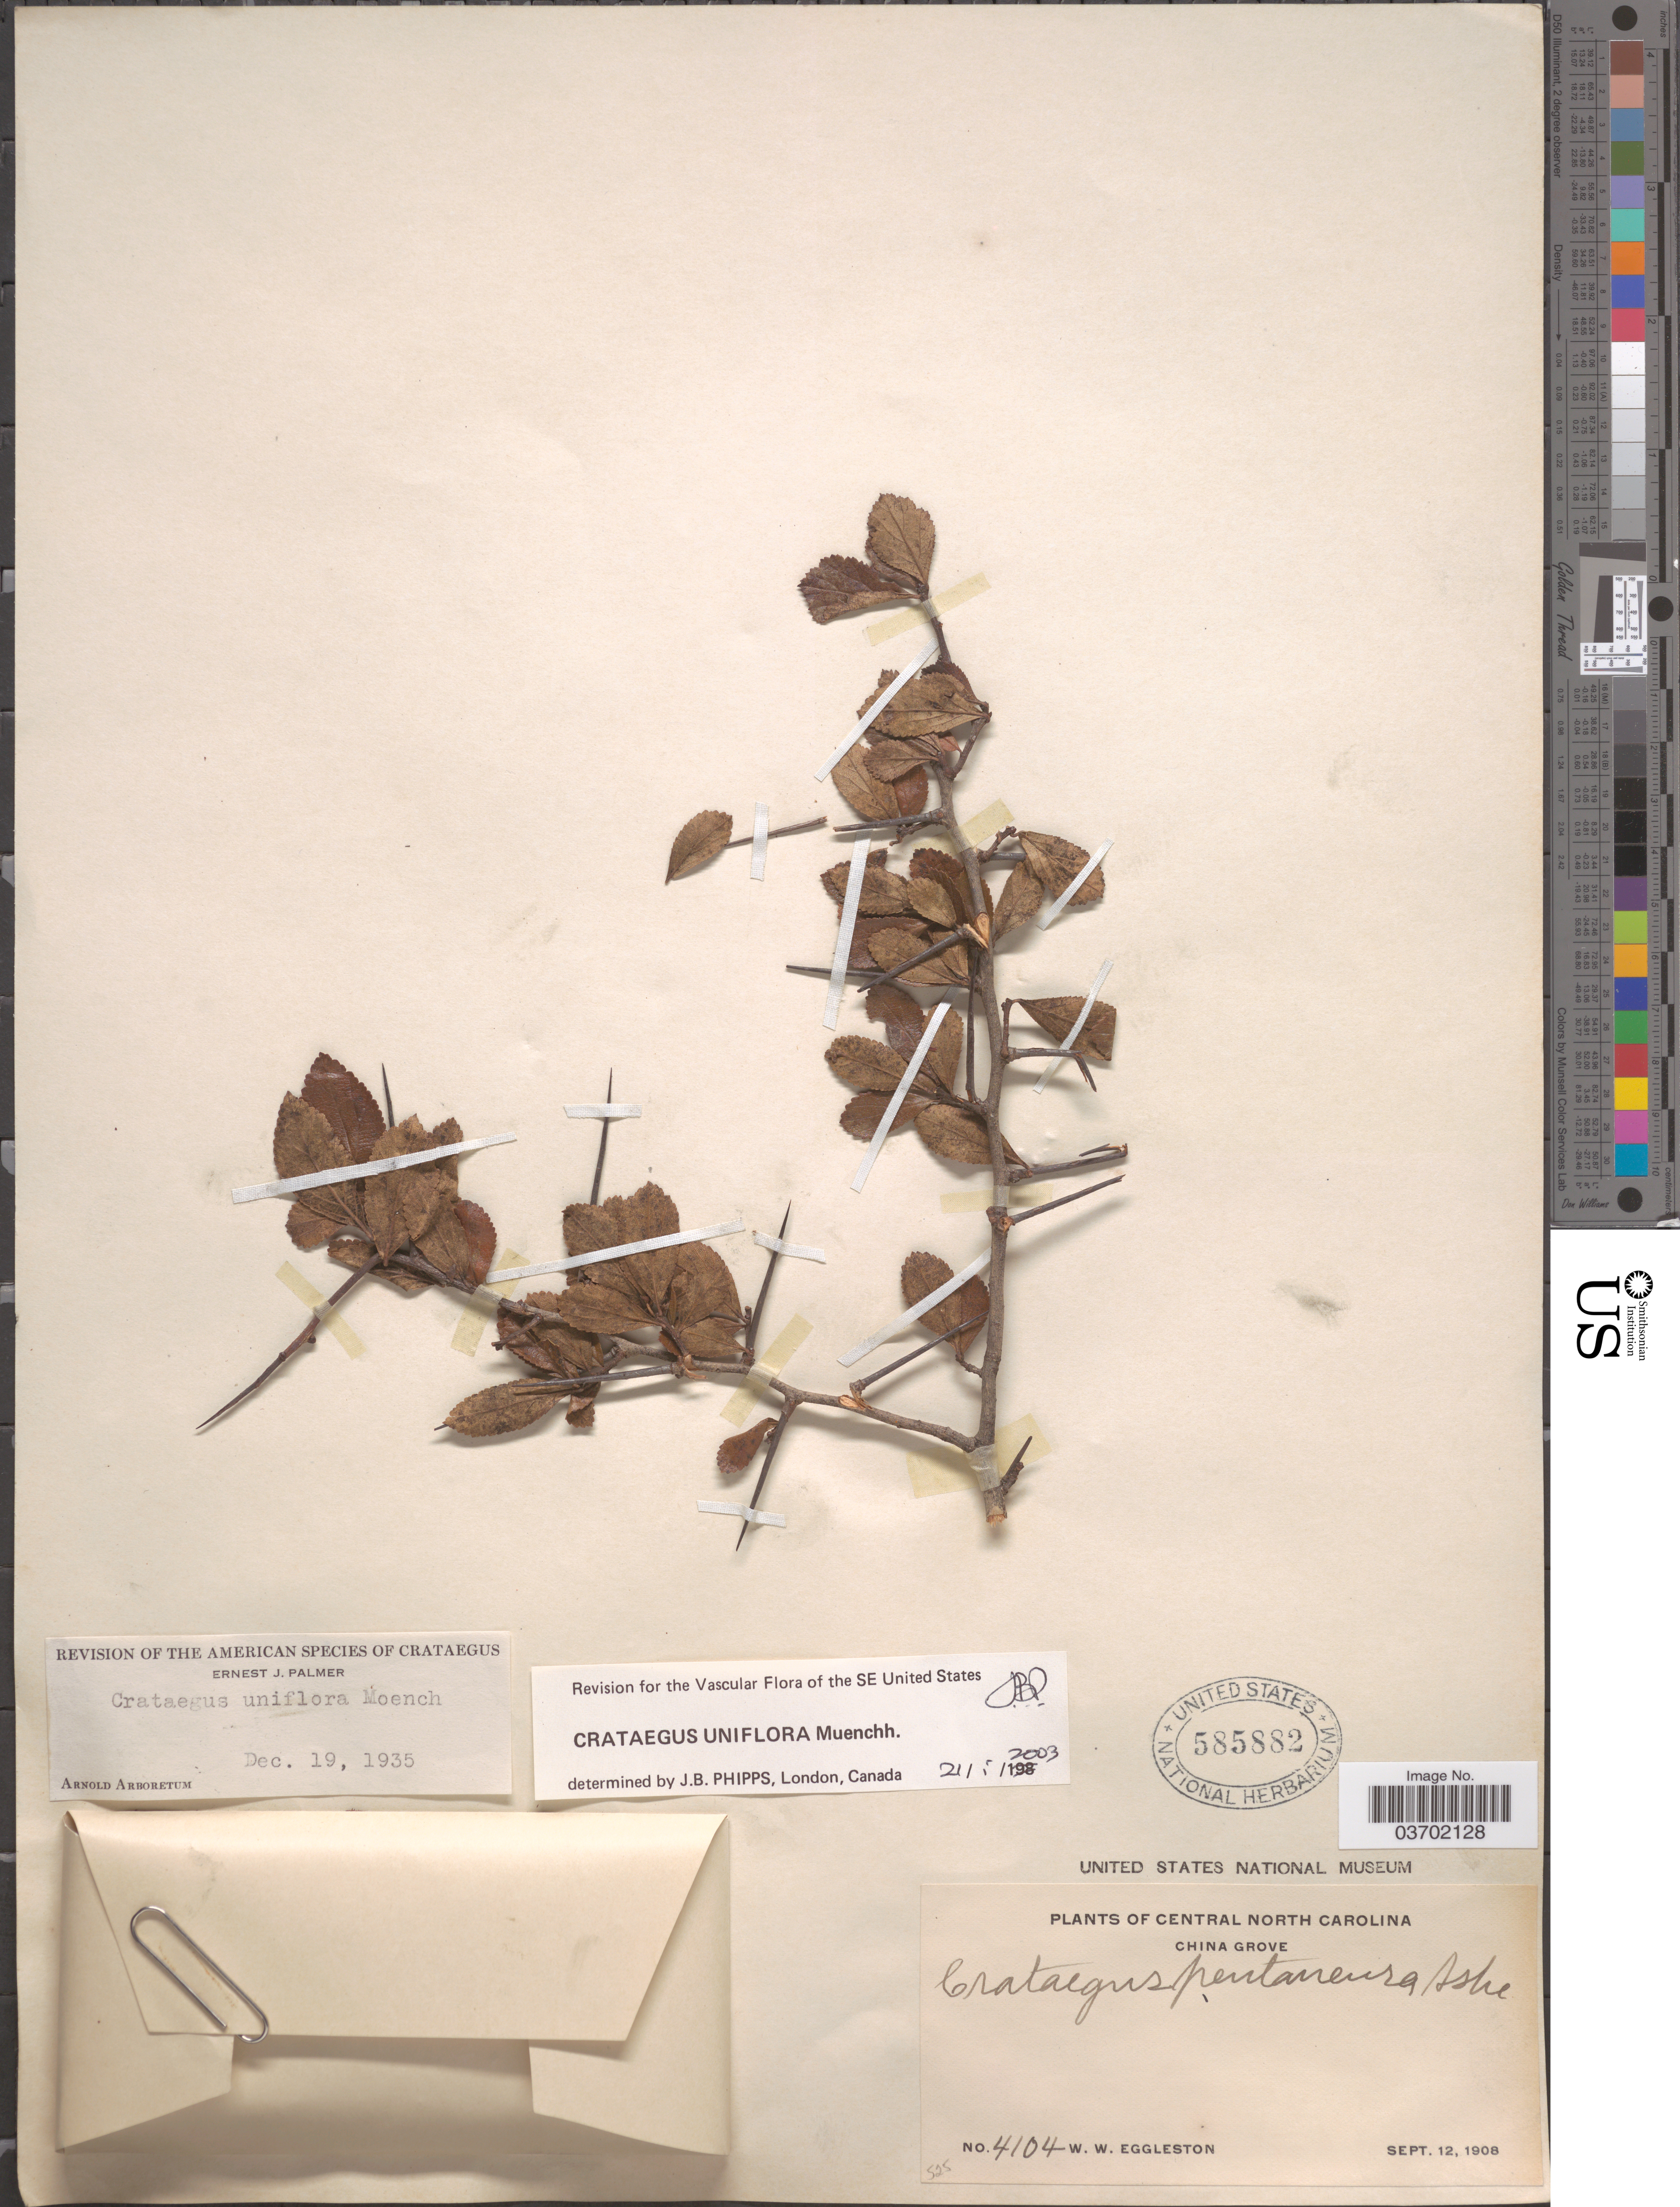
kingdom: Plantae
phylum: Tracheophyta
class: Magnoliopsida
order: Rosales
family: Rosaceae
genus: Crataegus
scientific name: Crataegus uniflora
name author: Münchh.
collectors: W. W. Eggleston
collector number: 4104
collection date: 1908-09-12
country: United States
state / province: North Carolina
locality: Central North Carolina. China Grove.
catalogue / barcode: US 585882